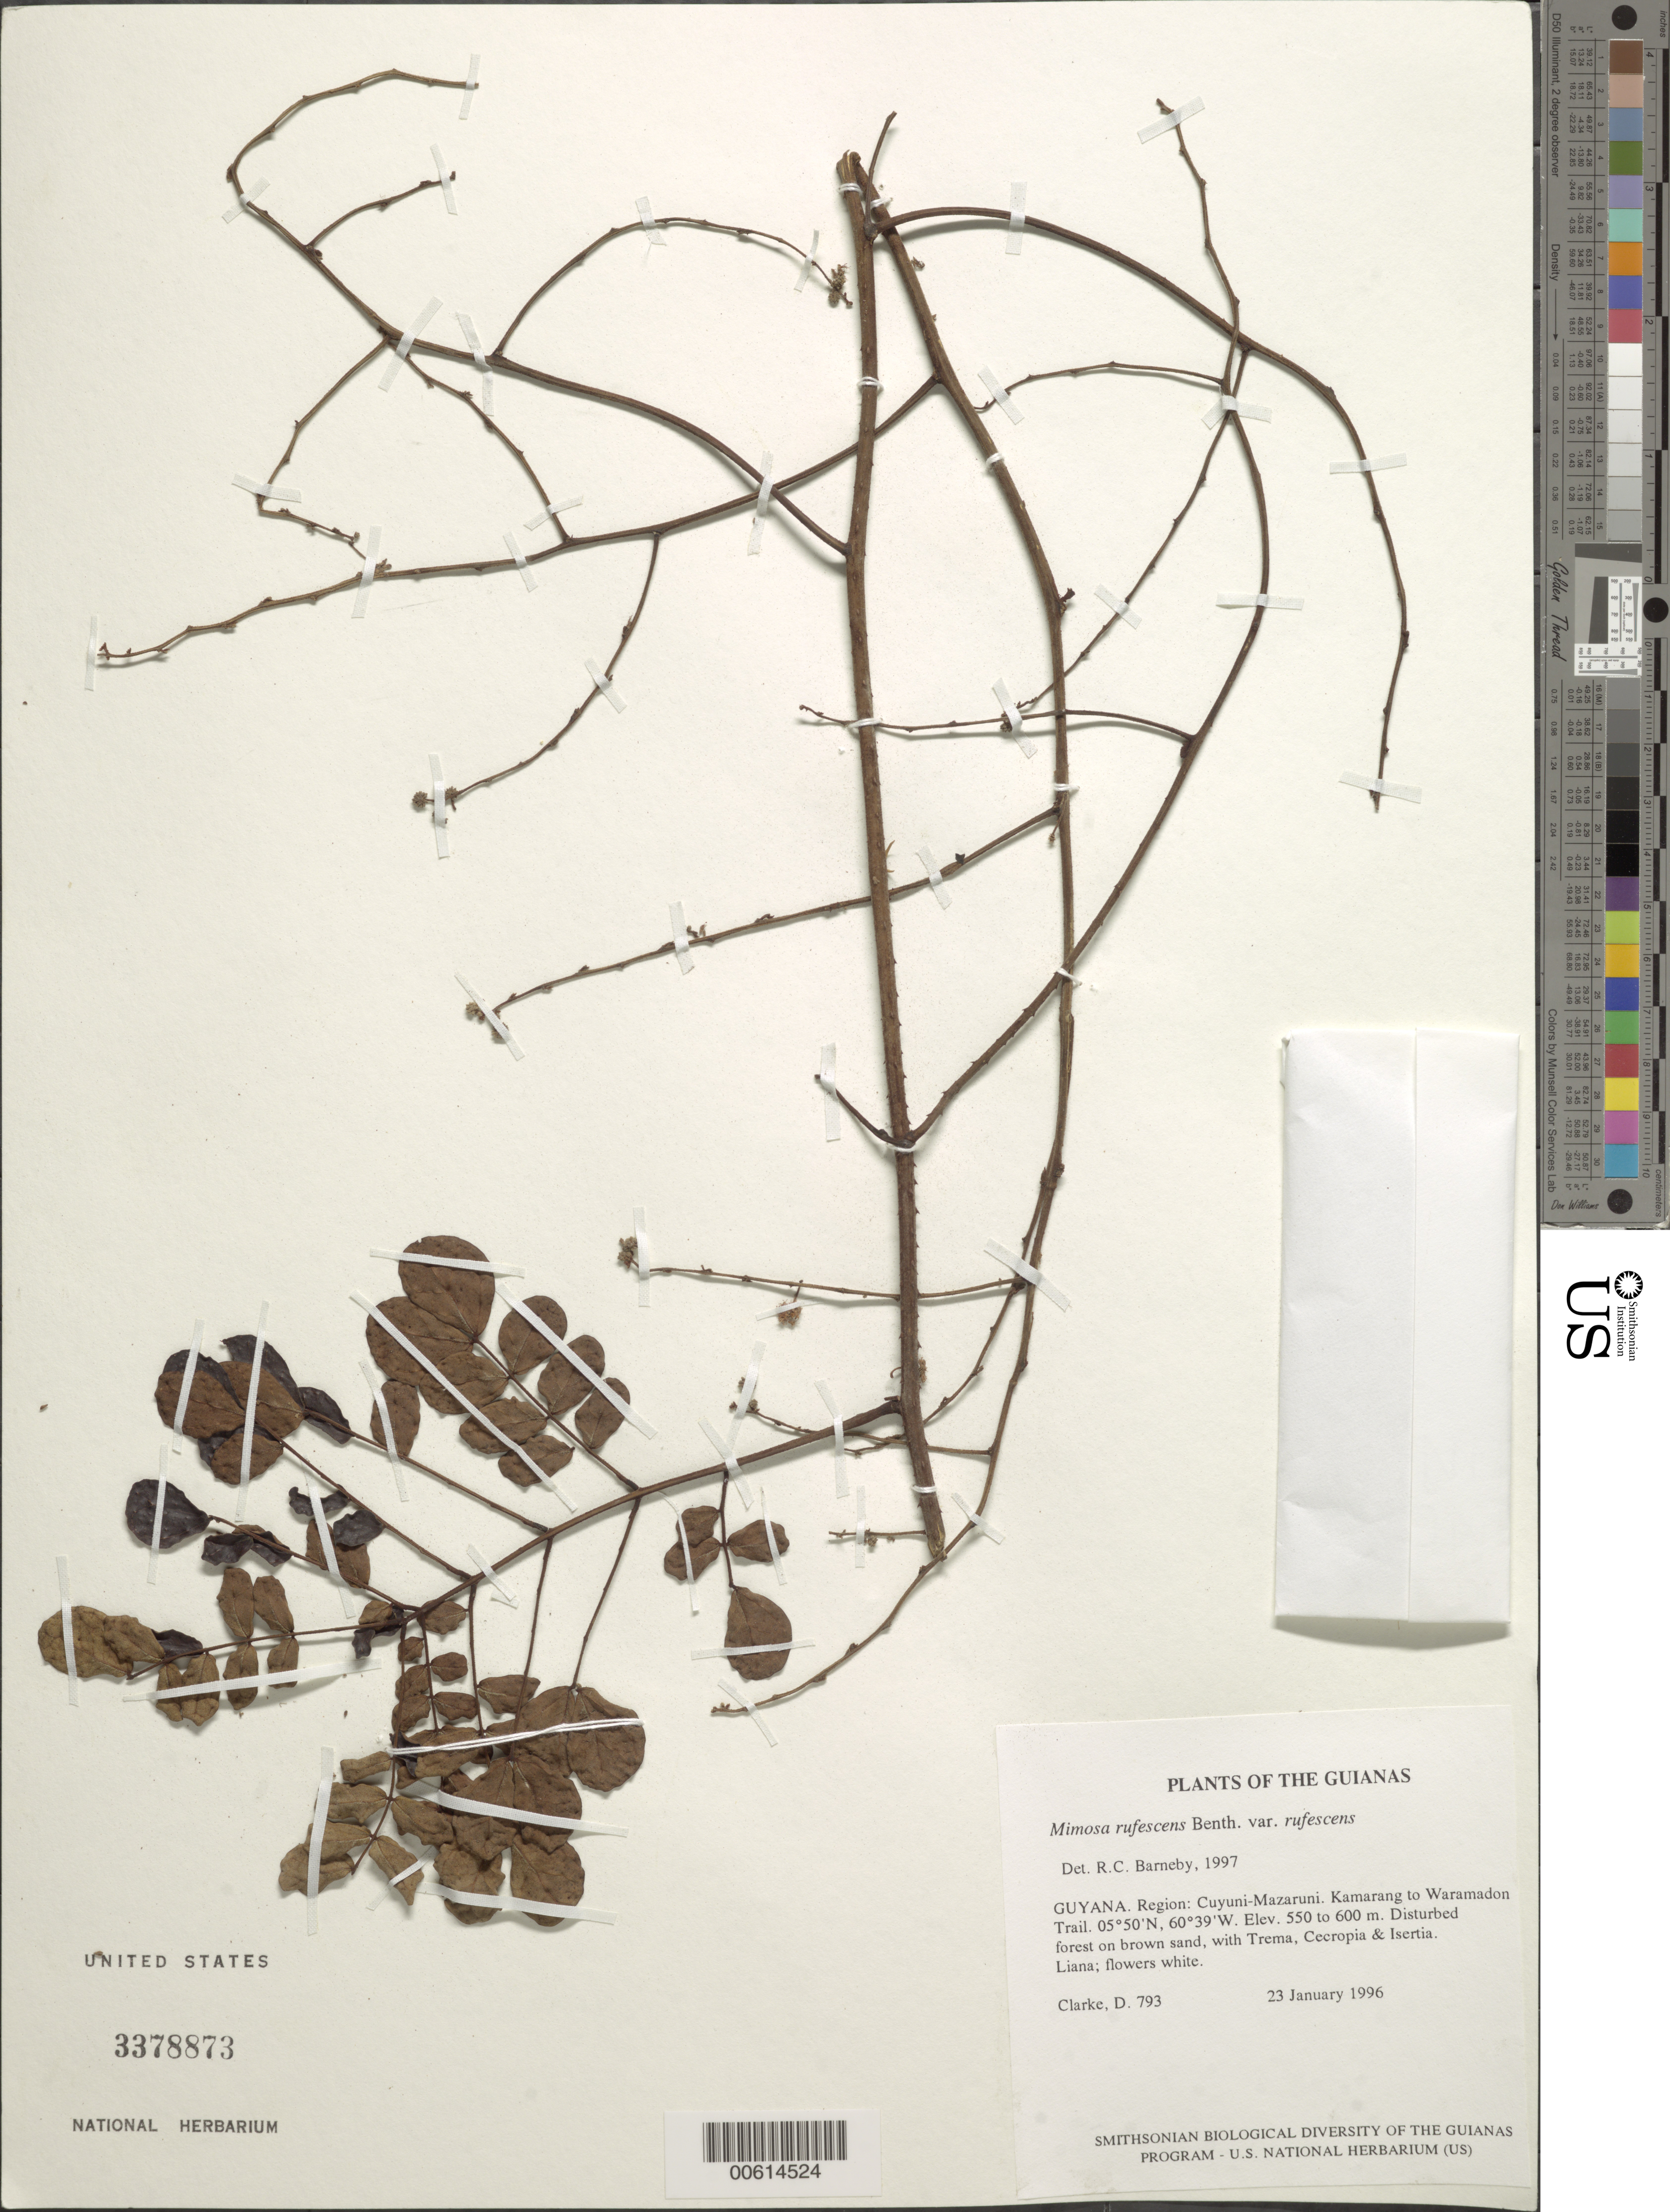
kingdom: Plantae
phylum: Tracheophyta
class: Magnoliopsida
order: Fabales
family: Fabaceae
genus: Mimosa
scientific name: Mimosa rufescens var. rufescens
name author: Benth.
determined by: Barneby, Rupert C., (NY)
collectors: H. D. Clarke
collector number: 793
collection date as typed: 23 January 1996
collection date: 1996-01-23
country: Guyana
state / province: Cuyuni-Mazaruni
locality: Kamarang to Waramadon Trail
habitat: Disturbed forest on brown sand, with Trema, Cecropia & Isertia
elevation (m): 550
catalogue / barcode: US 3378873